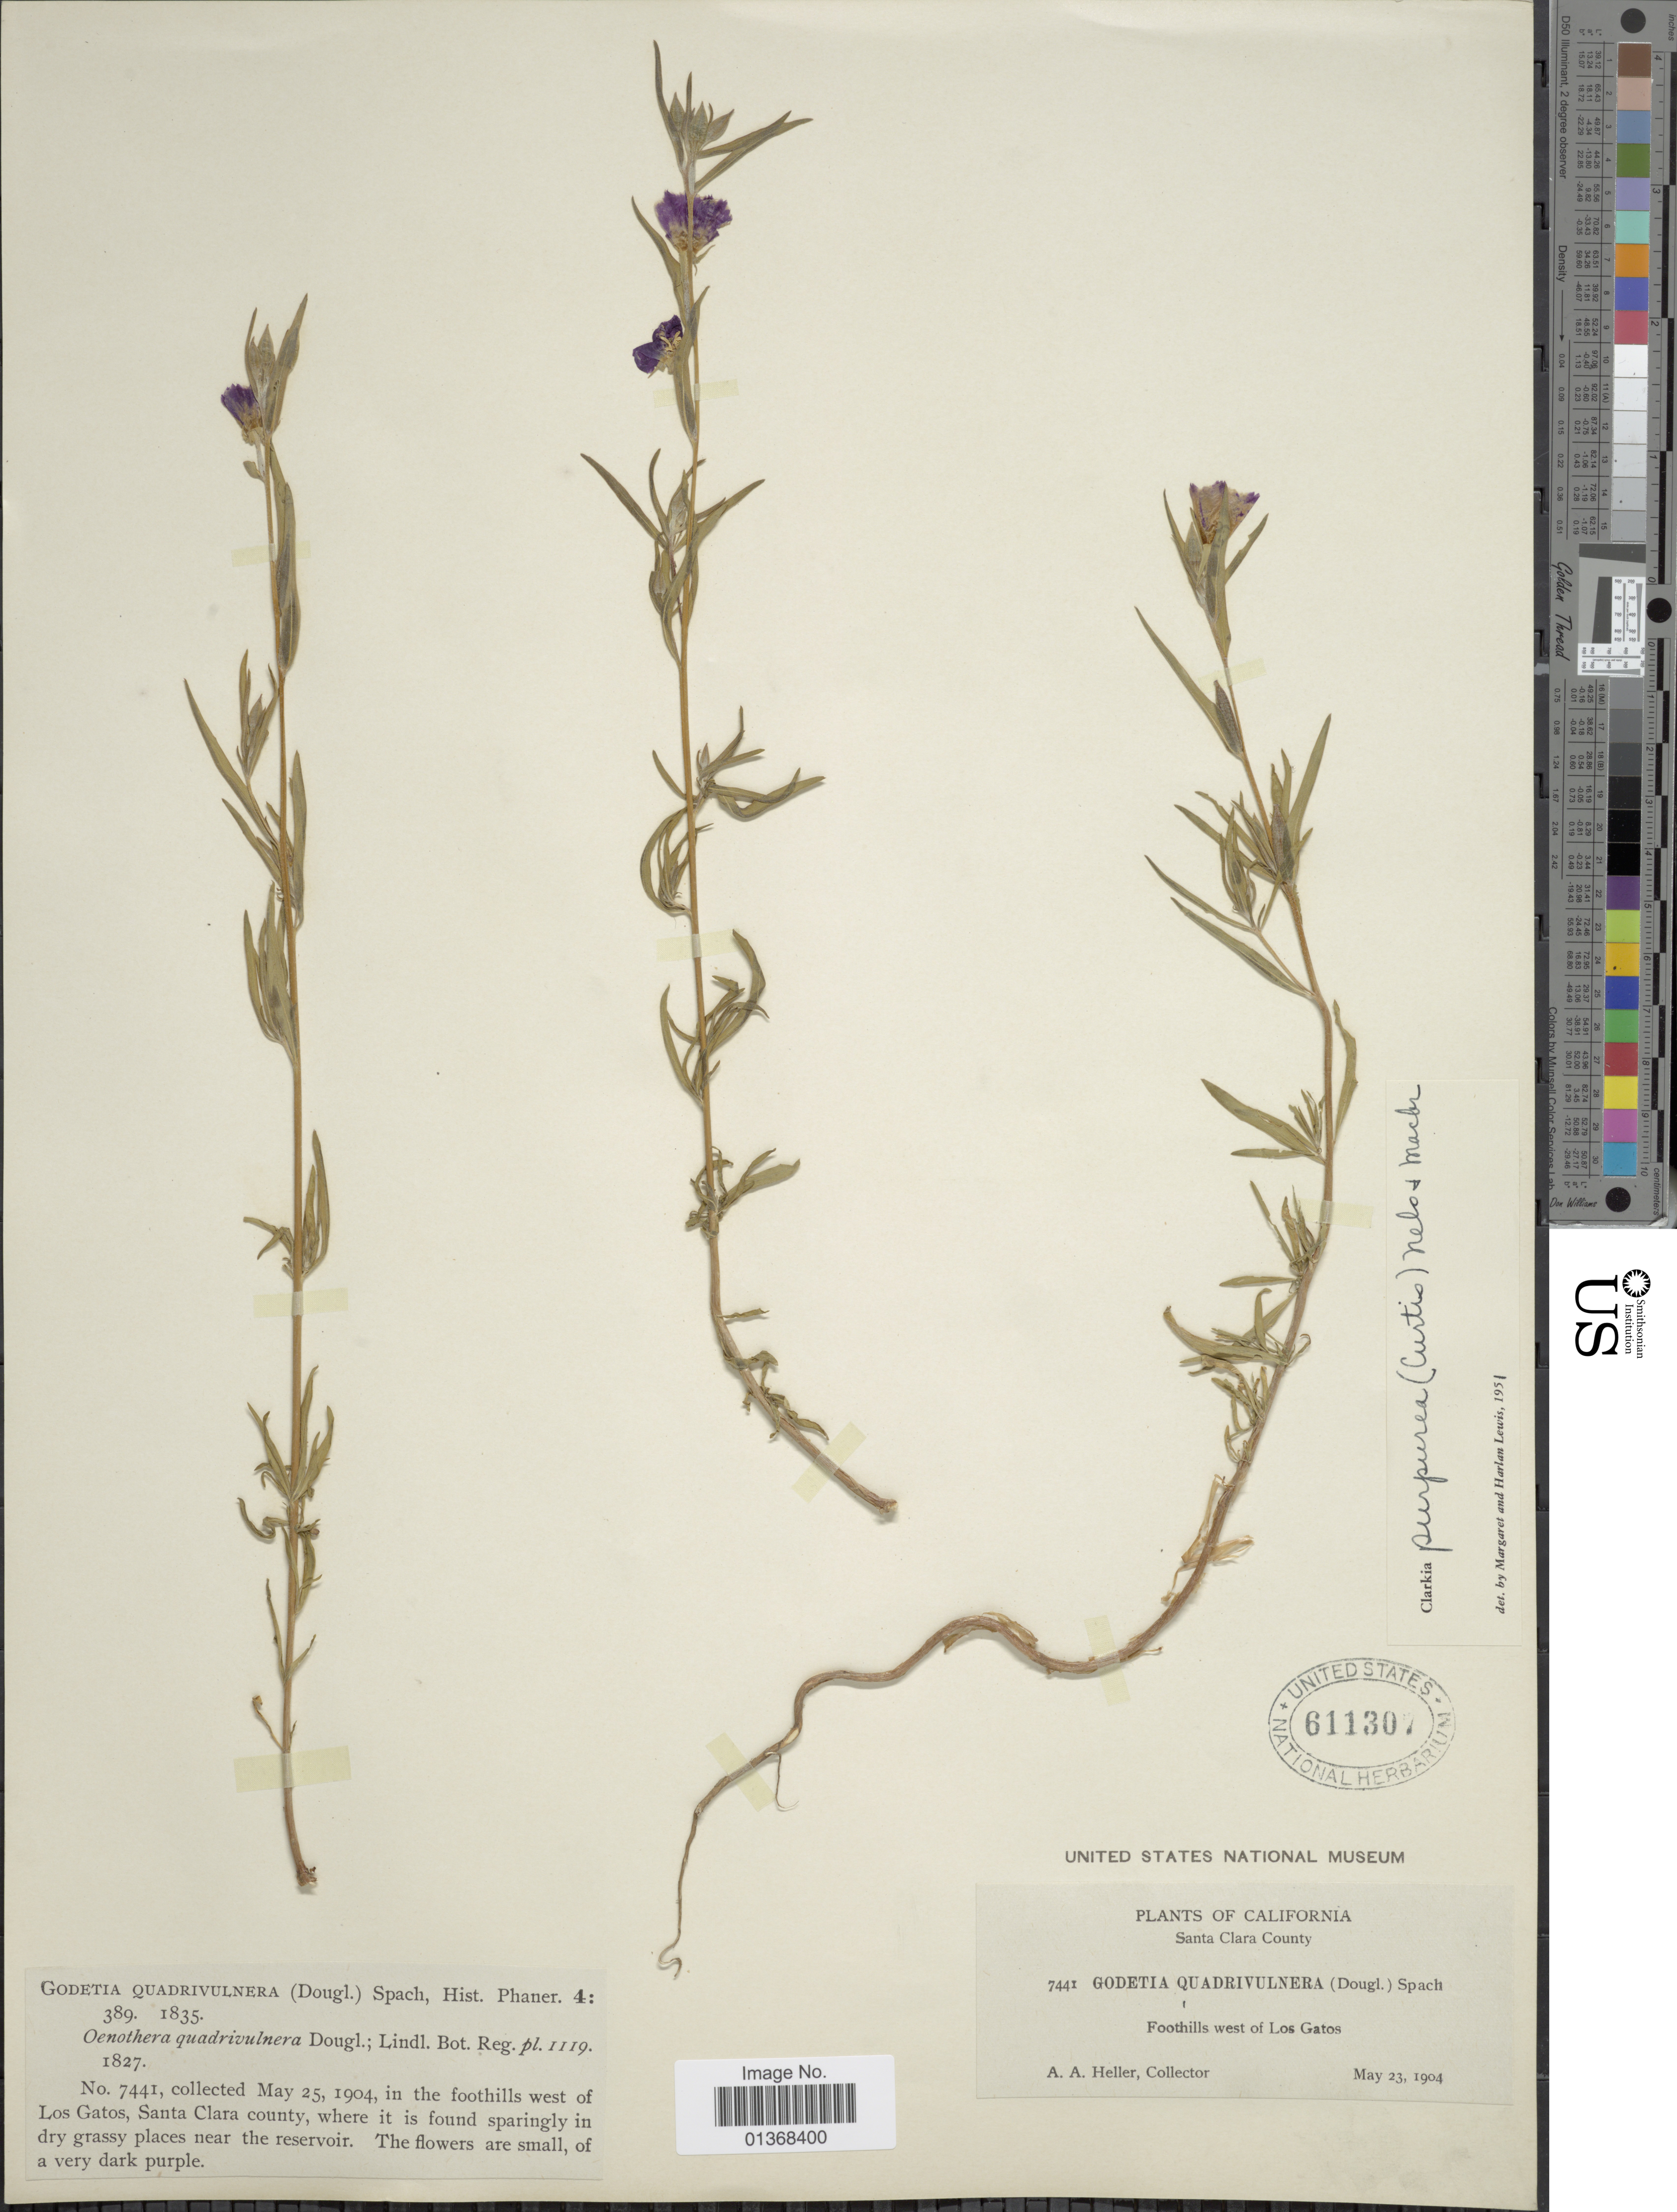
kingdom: Plantae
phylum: Tracheophyta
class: Magnoliopsida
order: Myrtales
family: Onagraceae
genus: Clarkia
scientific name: Clarkia purpurea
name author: (Curtis) A. Nelson & J.F. Macbr.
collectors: A. A. Heller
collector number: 7441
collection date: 1904-05-23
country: United States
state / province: California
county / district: Santa Clara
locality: Santa Clara County, Foothills west of Los Gatos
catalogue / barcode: US 611307